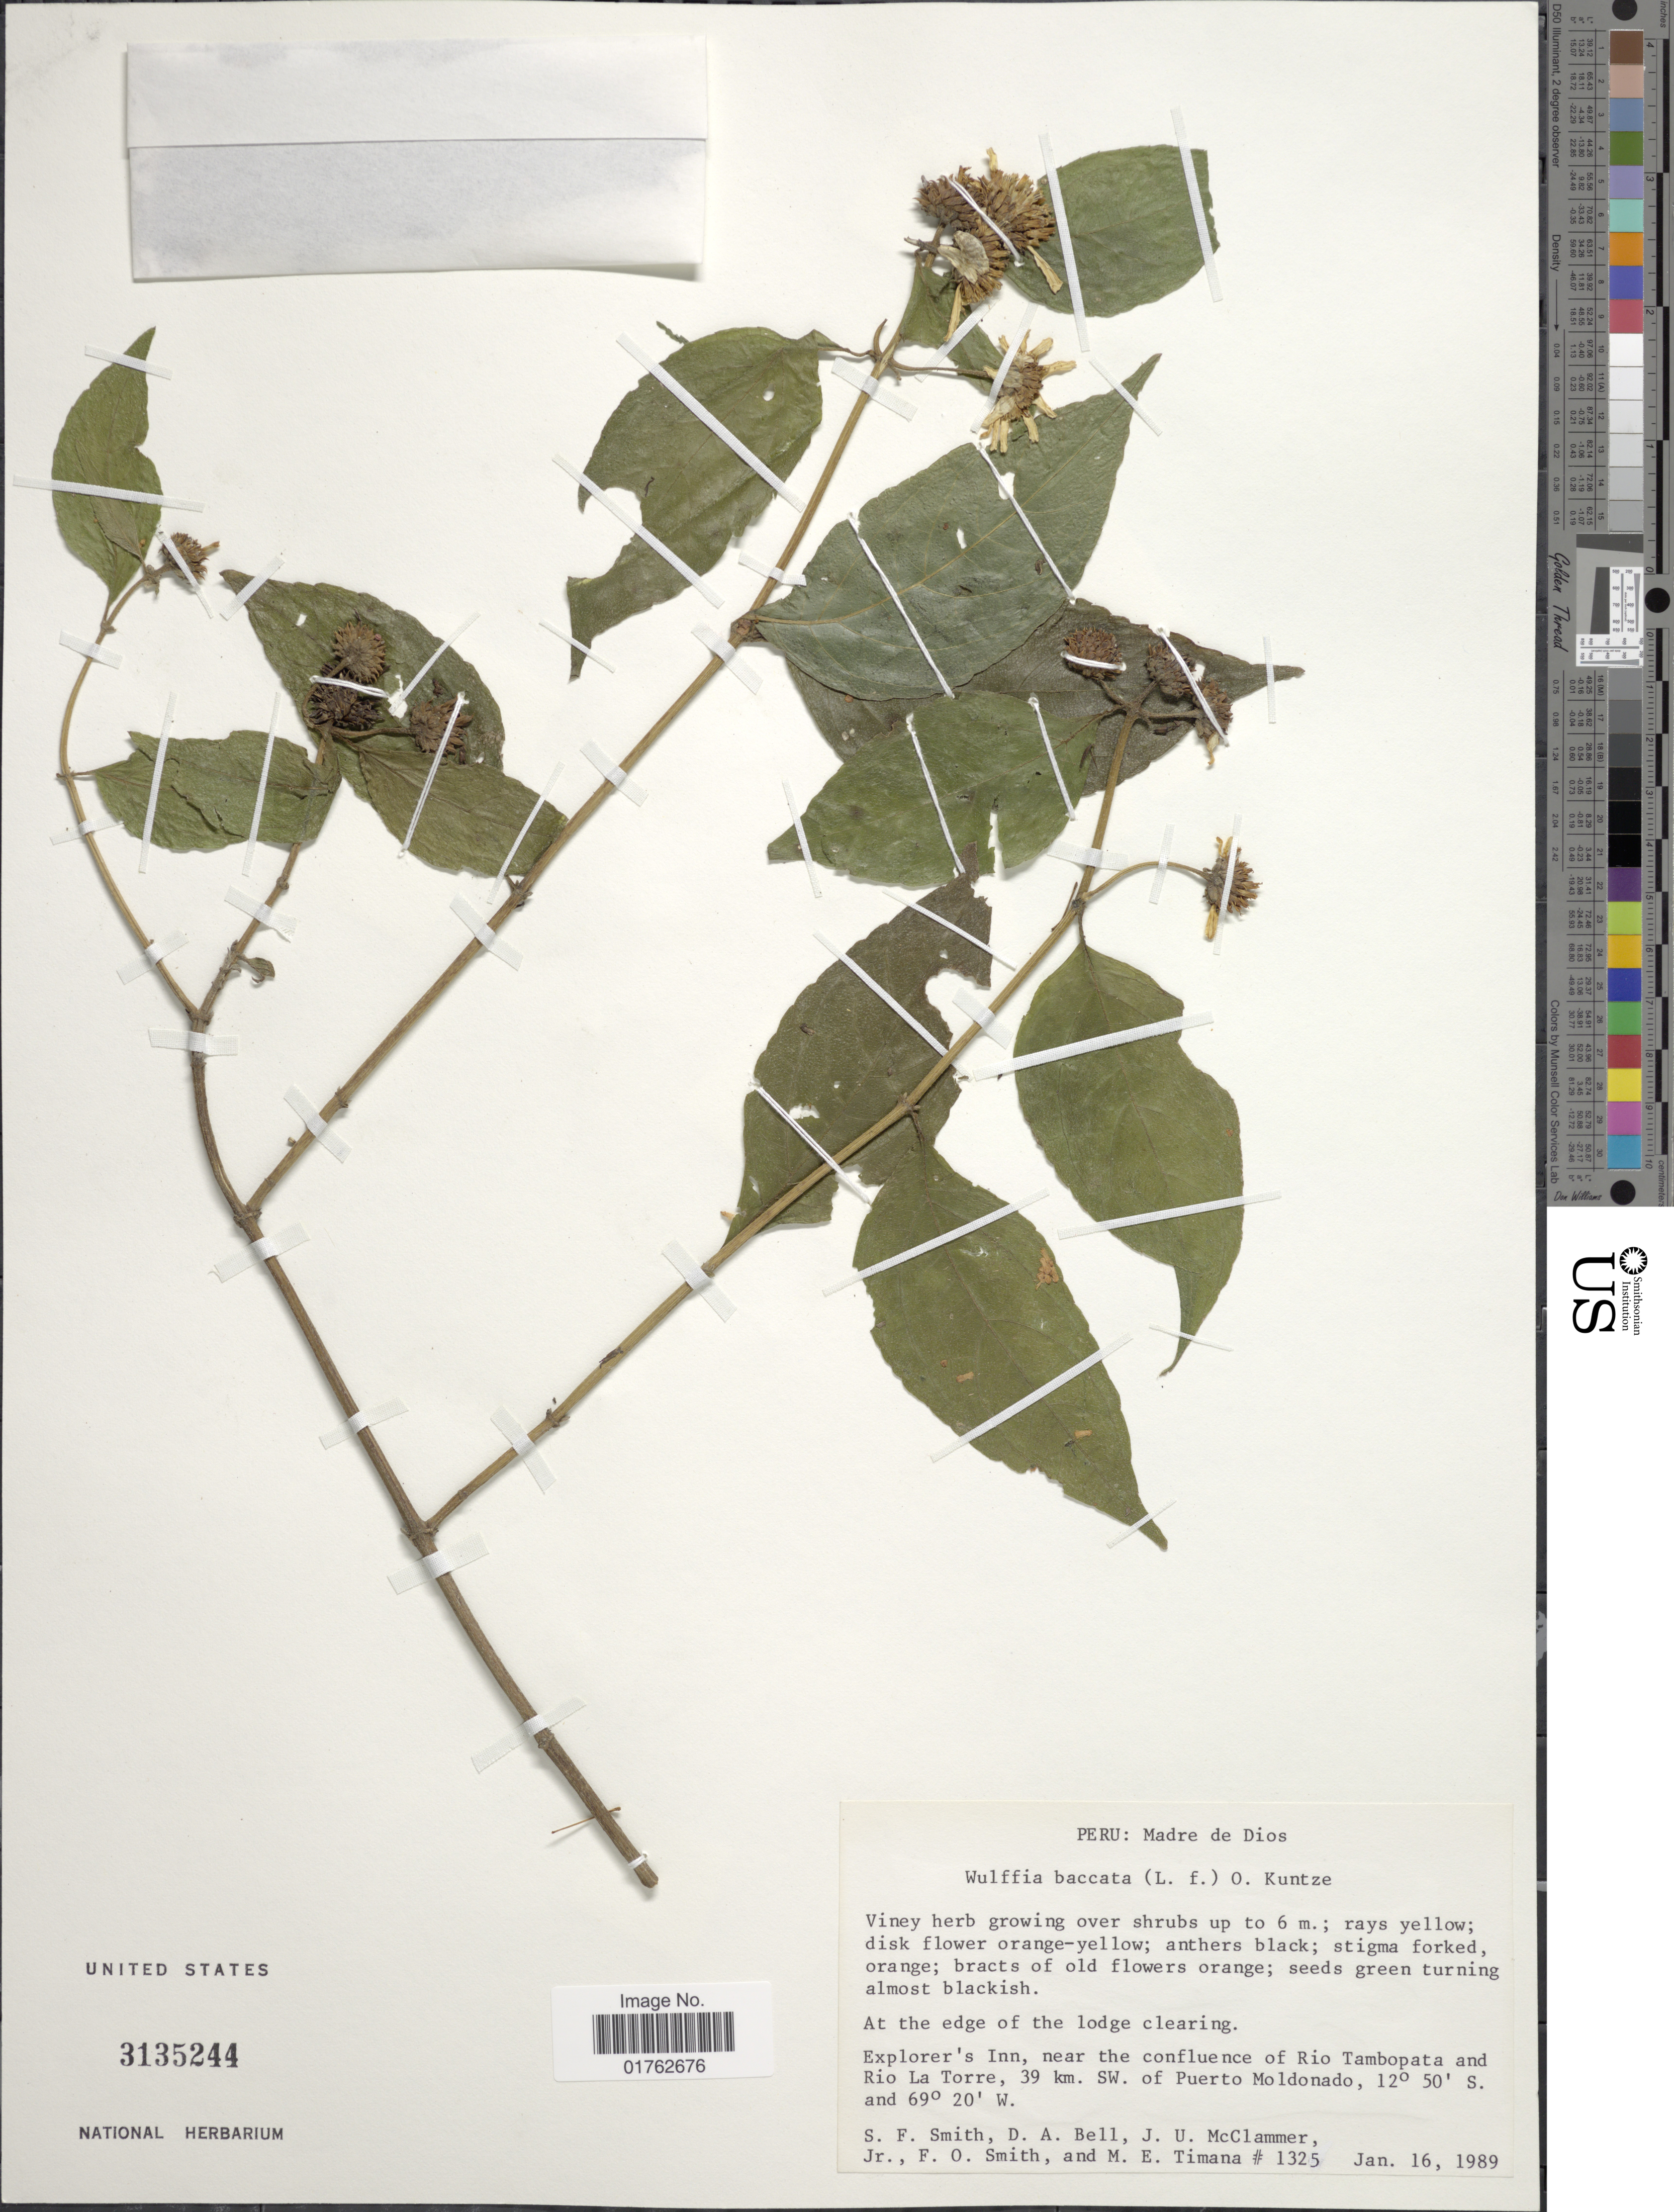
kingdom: Plantae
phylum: Tracheophyta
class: Magnoliopsida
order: Asterales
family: Asteraceae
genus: Wulffia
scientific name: Wulffia baccata var. baccata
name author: (L.) Kuntze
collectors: S.F. Smith, D. A. Bell, J. McClammer Jr. & F. Smith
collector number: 1325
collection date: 1989-01-16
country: Peru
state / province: Madre de Dios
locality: At the edge of the lodge clearing, Explorer's Inn, near the confluence of Rio Tambopata and Rio La Torre, 39 km. SW. of Puerto Moldonado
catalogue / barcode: US 3135244